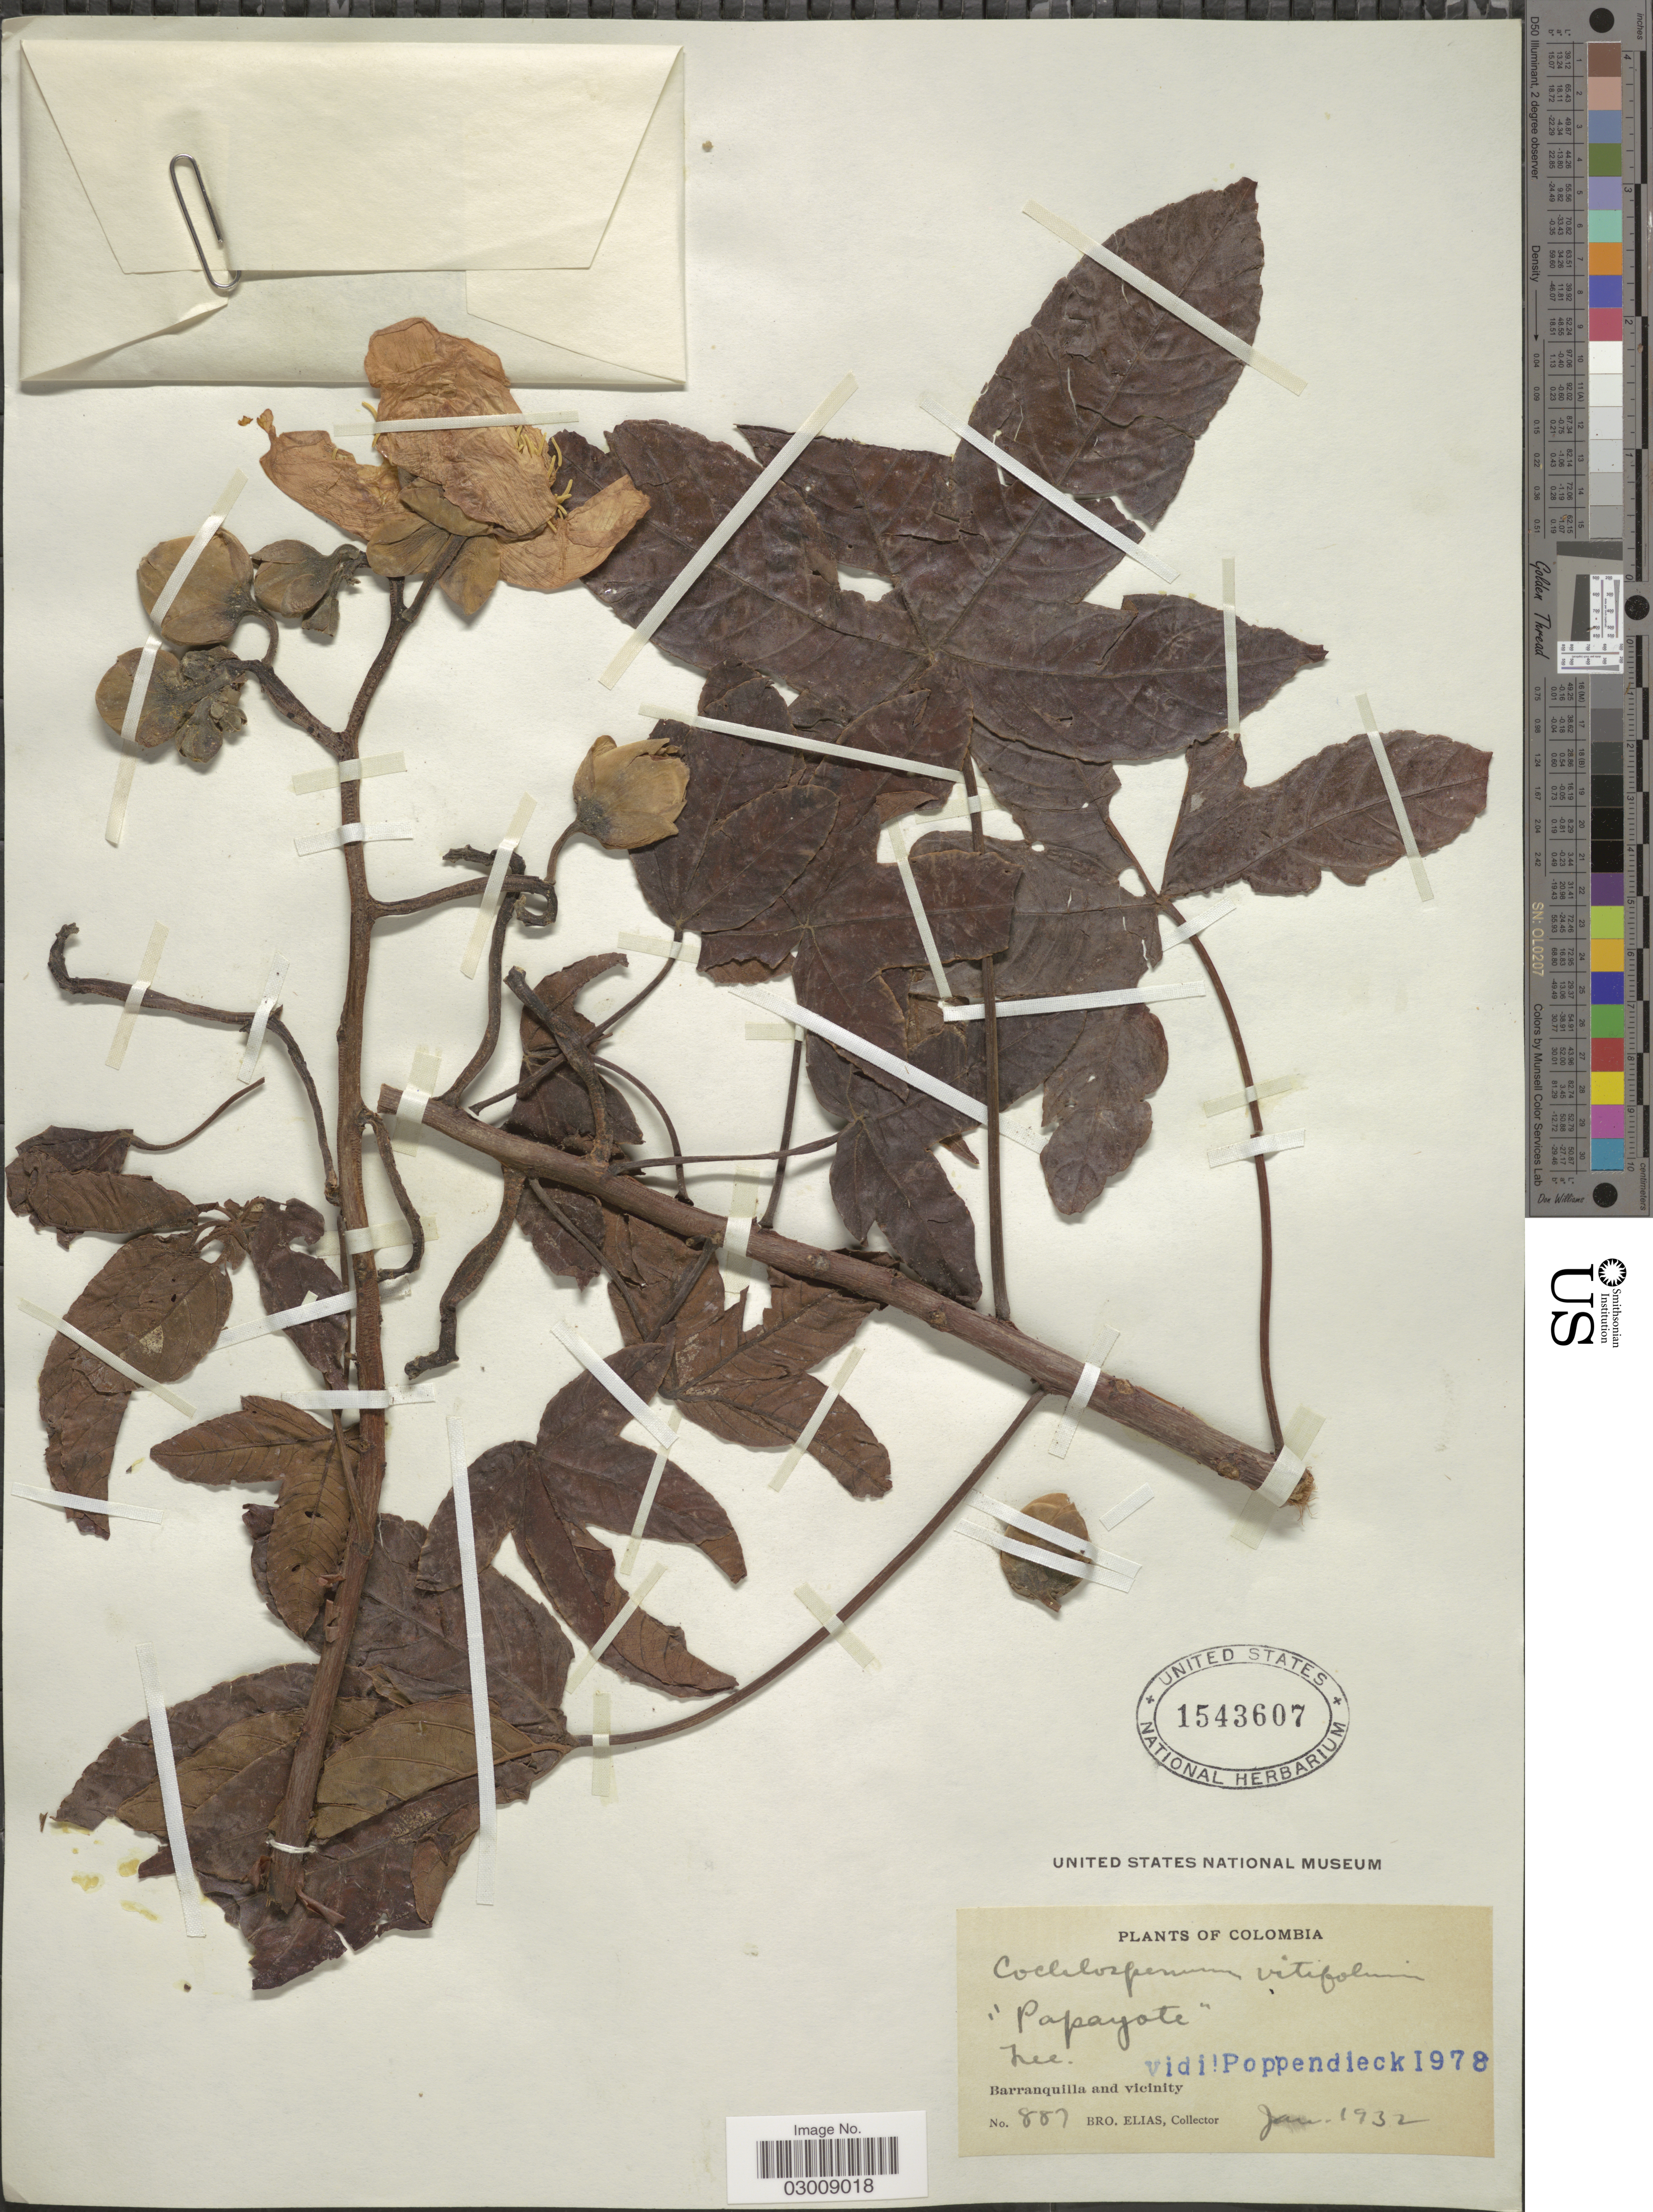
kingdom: Plantae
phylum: Tracheophyta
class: Magnoliopsida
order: Malvales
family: Cochlospermaceae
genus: Cochlospermum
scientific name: Cochlospermum vitifolium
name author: (Willd.) Spreng.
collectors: Bro. Elias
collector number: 887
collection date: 1932-01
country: Colombia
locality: Barranquilla and vicinity.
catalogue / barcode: US 1543607